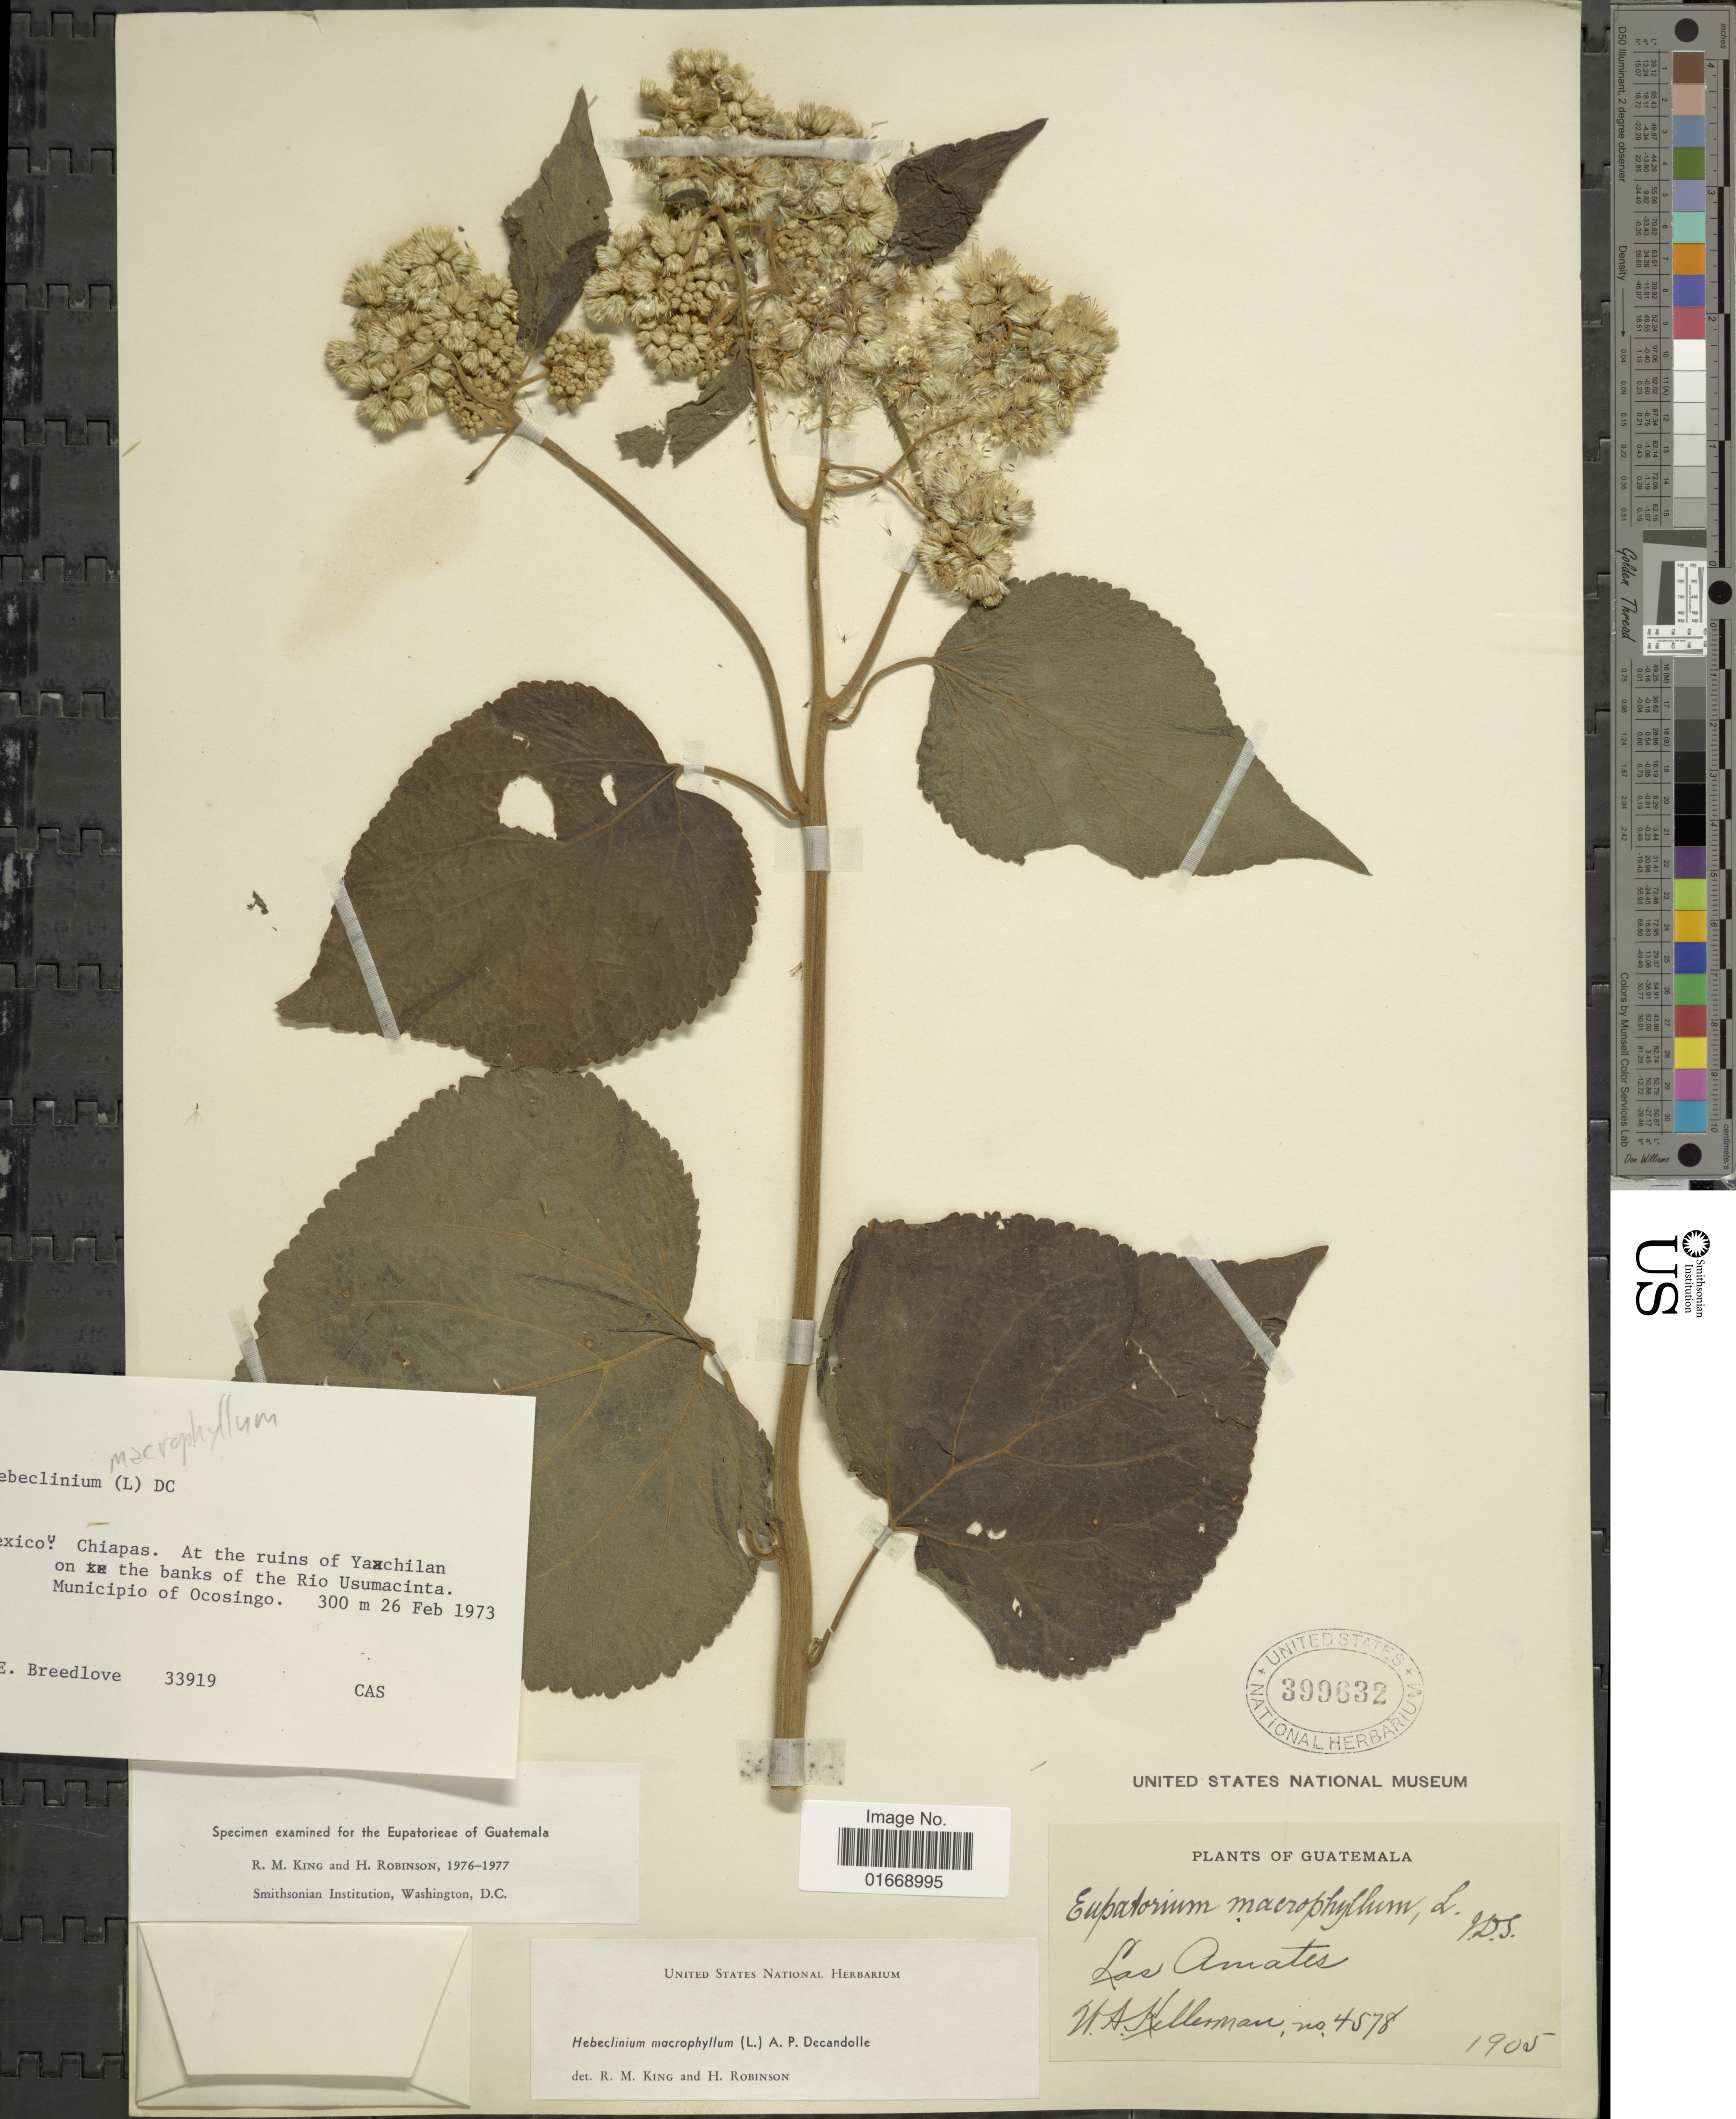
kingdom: Plantae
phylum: Tracheophyta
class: Magnoliopsida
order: Asterales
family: Asteraceae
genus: Hebeclinium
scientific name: Hebeclinium macrophyllum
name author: (L.) DC.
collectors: W. Kellerman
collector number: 4578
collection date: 1905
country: Guatemala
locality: Las Amates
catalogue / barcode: US 399632